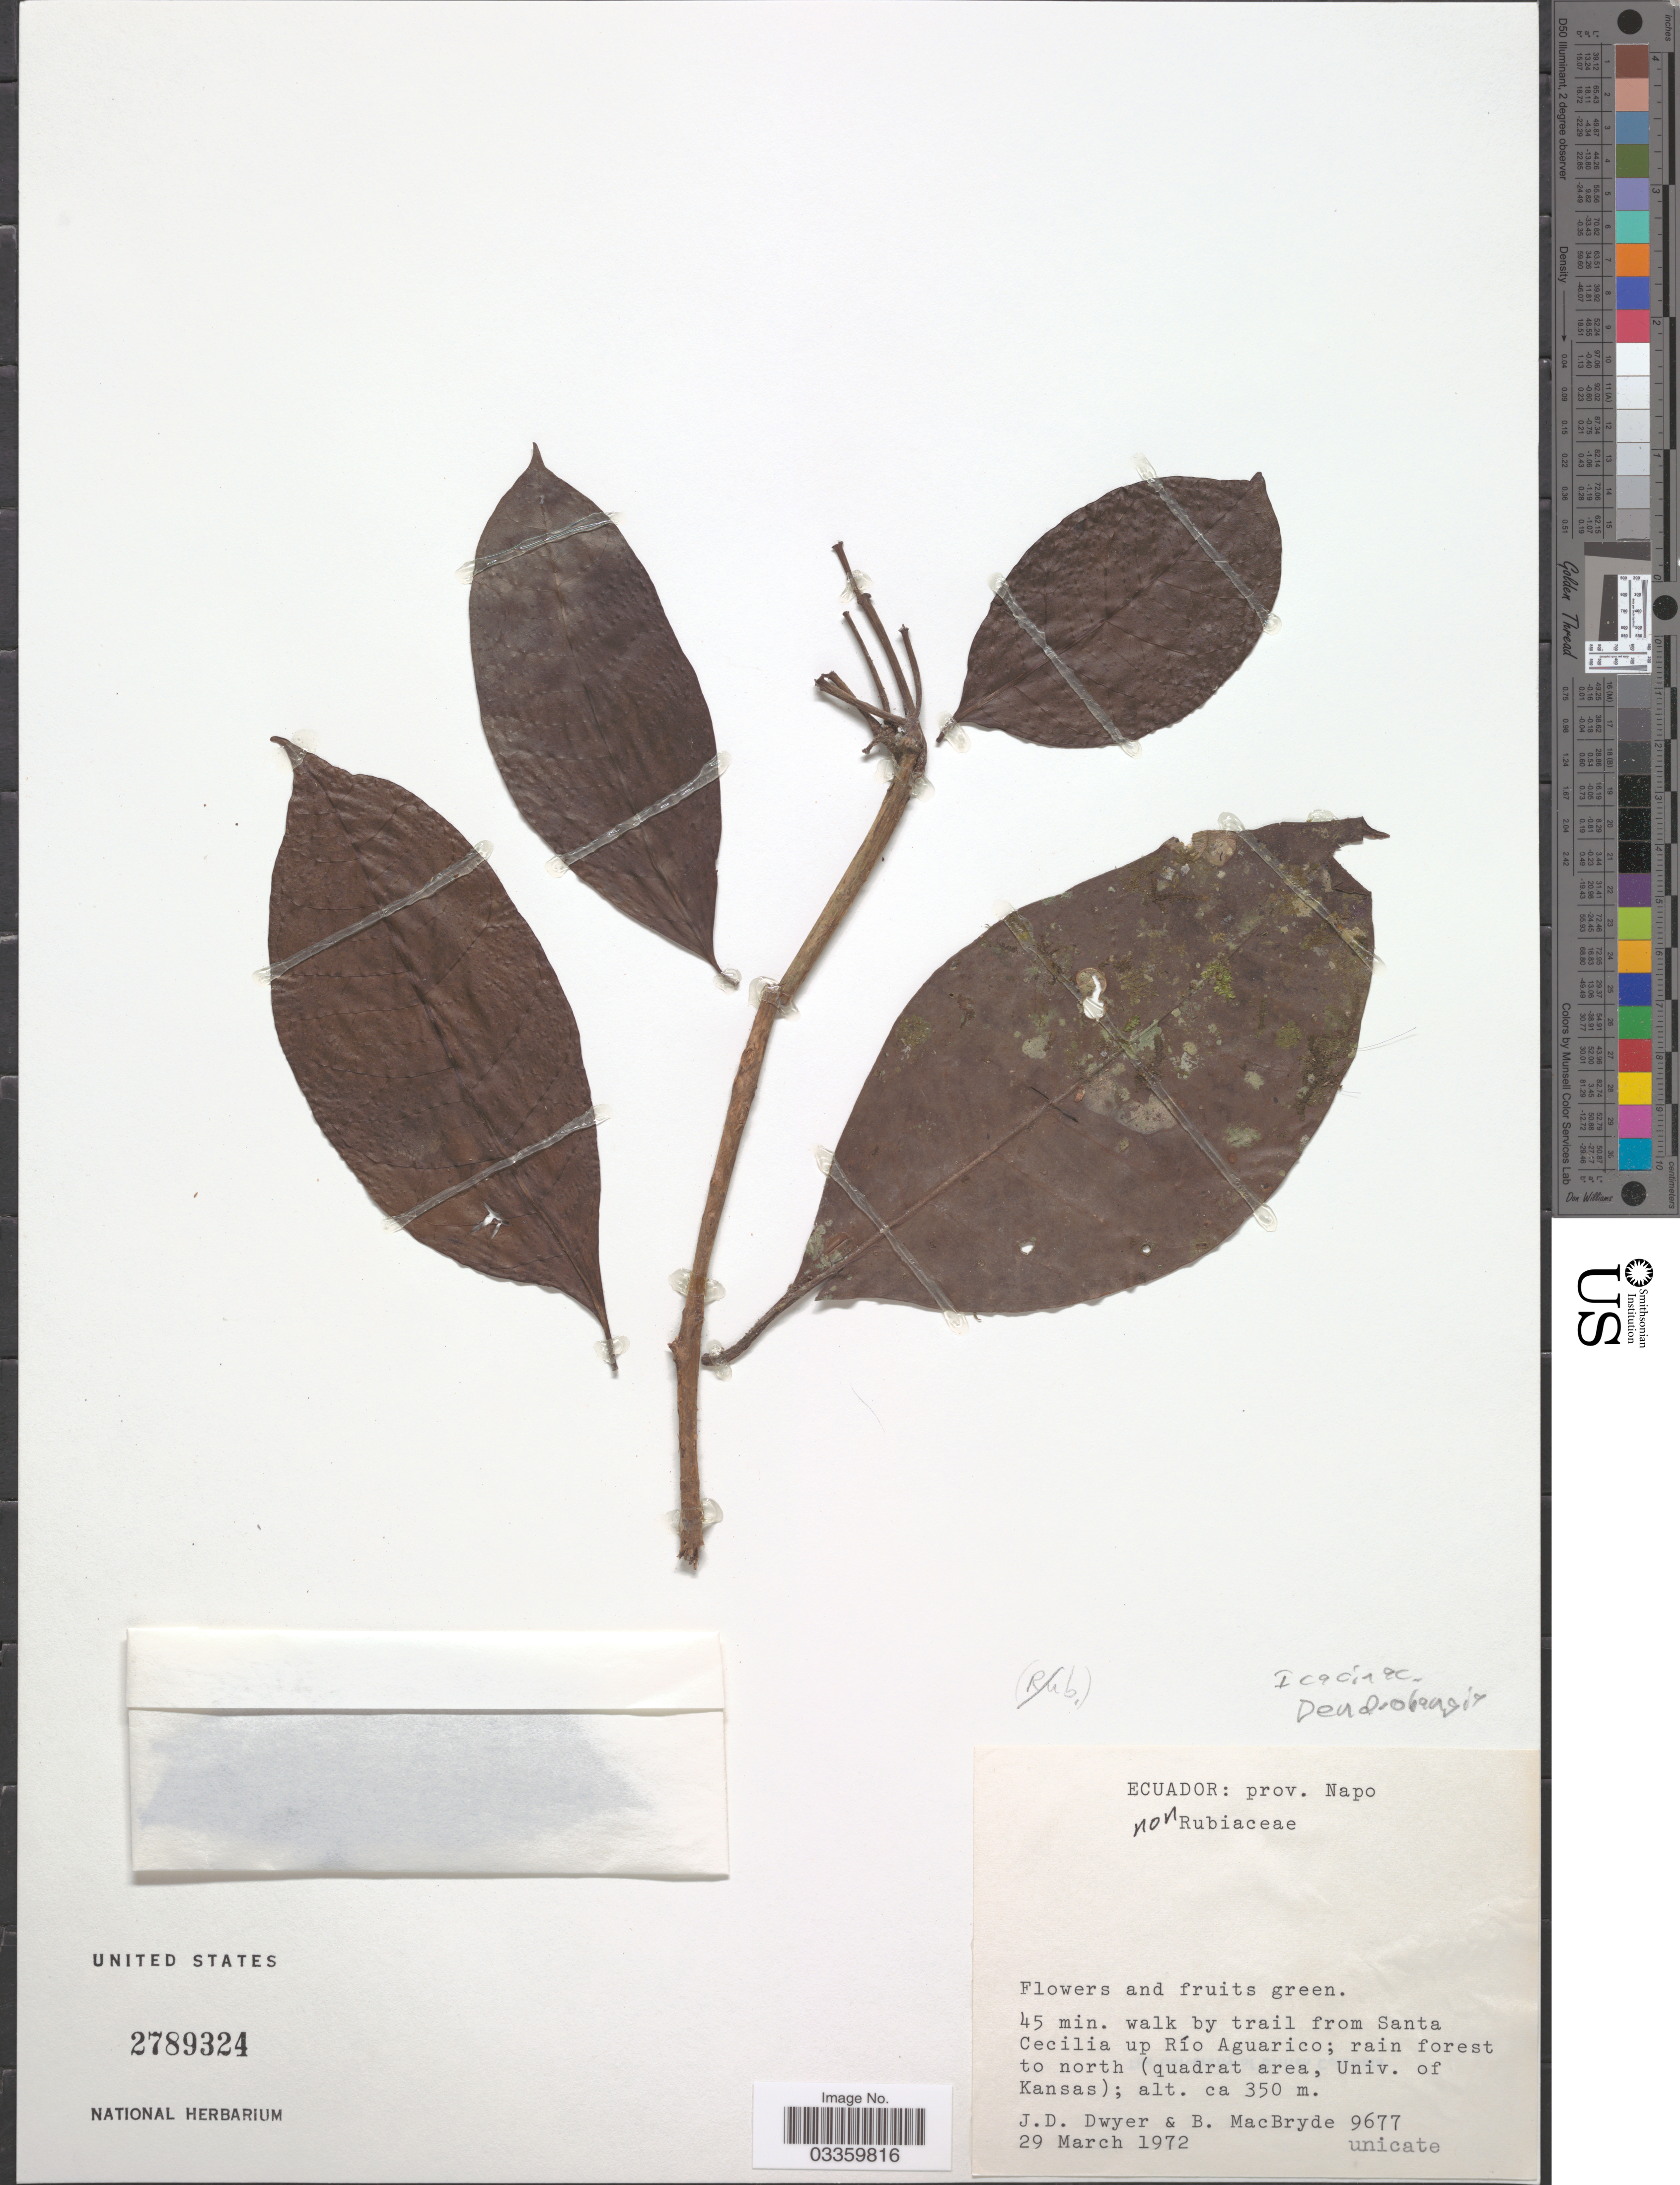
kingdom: Plantae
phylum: Tracheophyta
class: Magnoliopsida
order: Metteniusales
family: Metteniusaceae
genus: Dendrobangia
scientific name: Dendrobangia sp.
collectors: J. D. Dwyer & B. MacBryde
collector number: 9677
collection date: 1972-03-29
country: Ecuador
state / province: Napo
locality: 45 min. walk by trail from Santa Cecilia up Río Aguarico; rain forest to north (quadrat area, Univ. of Kansas).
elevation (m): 350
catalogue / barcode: US 2789324